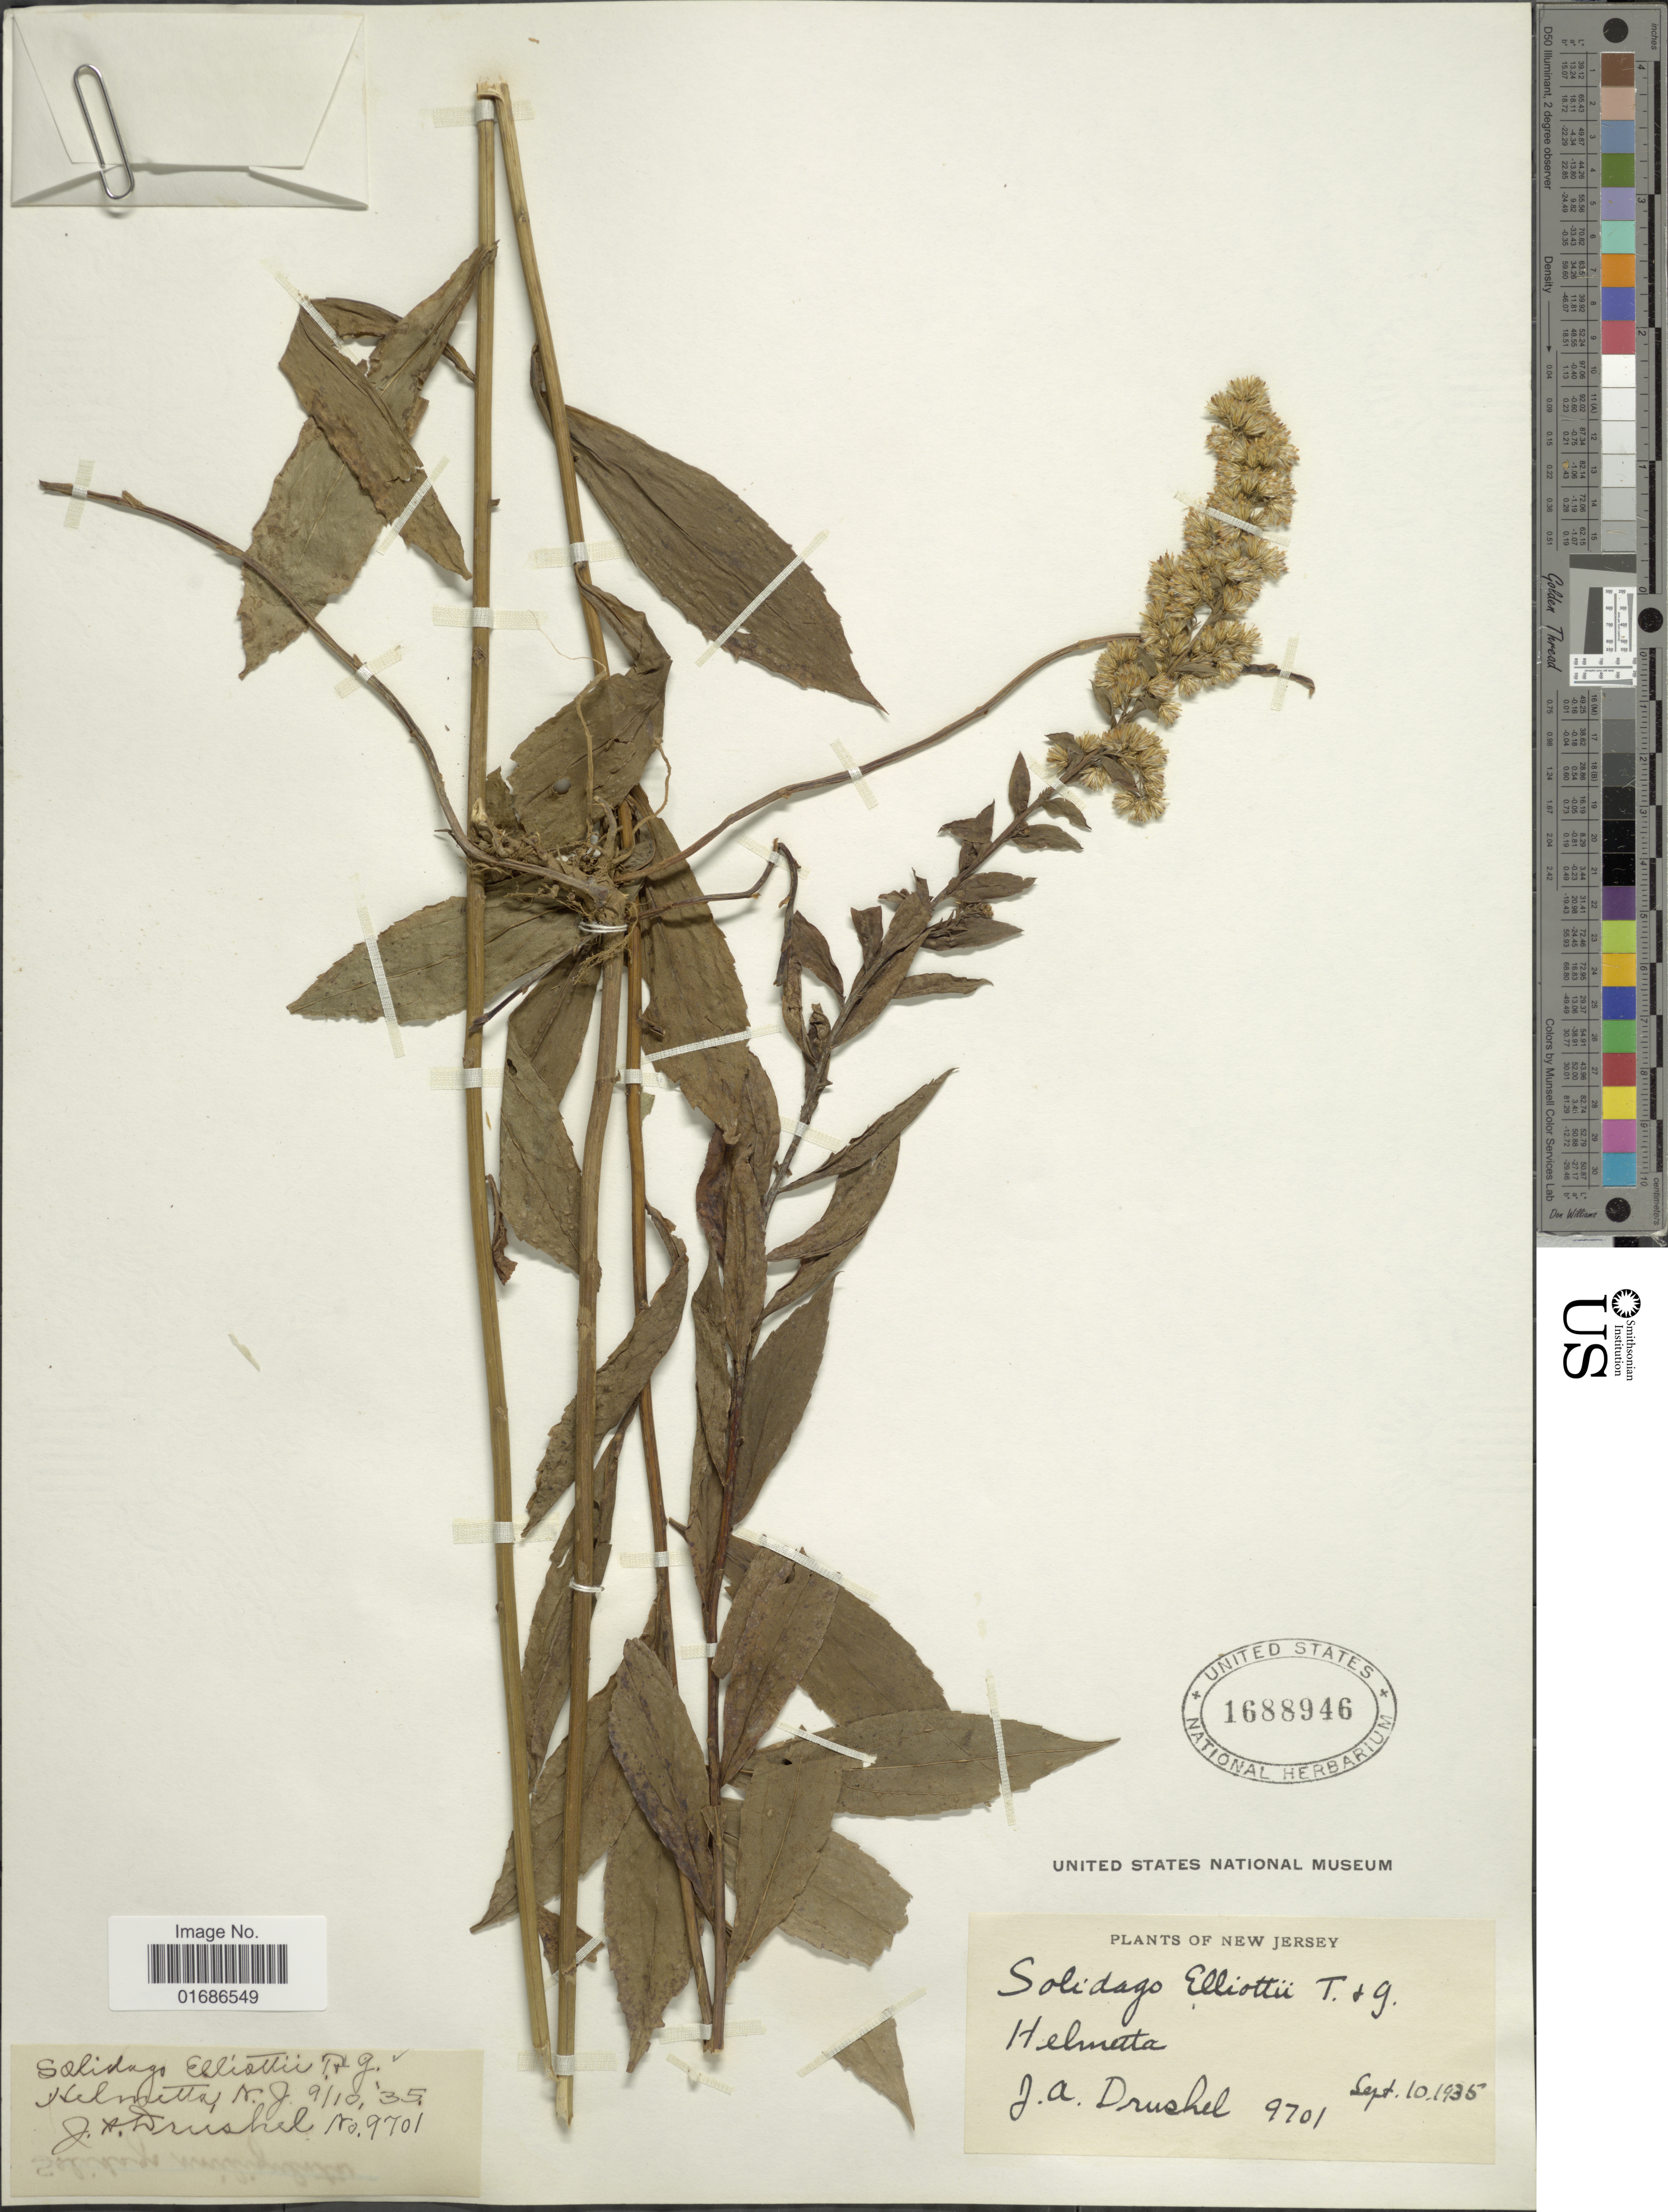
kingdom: Plantae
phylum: Tracheophyta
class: Magnoliopsida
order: Asterales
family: Asteraceae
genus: Solidago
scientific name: Solidago elliottii var. ascendens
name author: Fernald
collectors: J. A. Drushel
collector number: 9701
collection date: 1935-09-10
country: United States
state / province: New Jersey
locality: Helmetta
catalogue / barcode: US 1688946